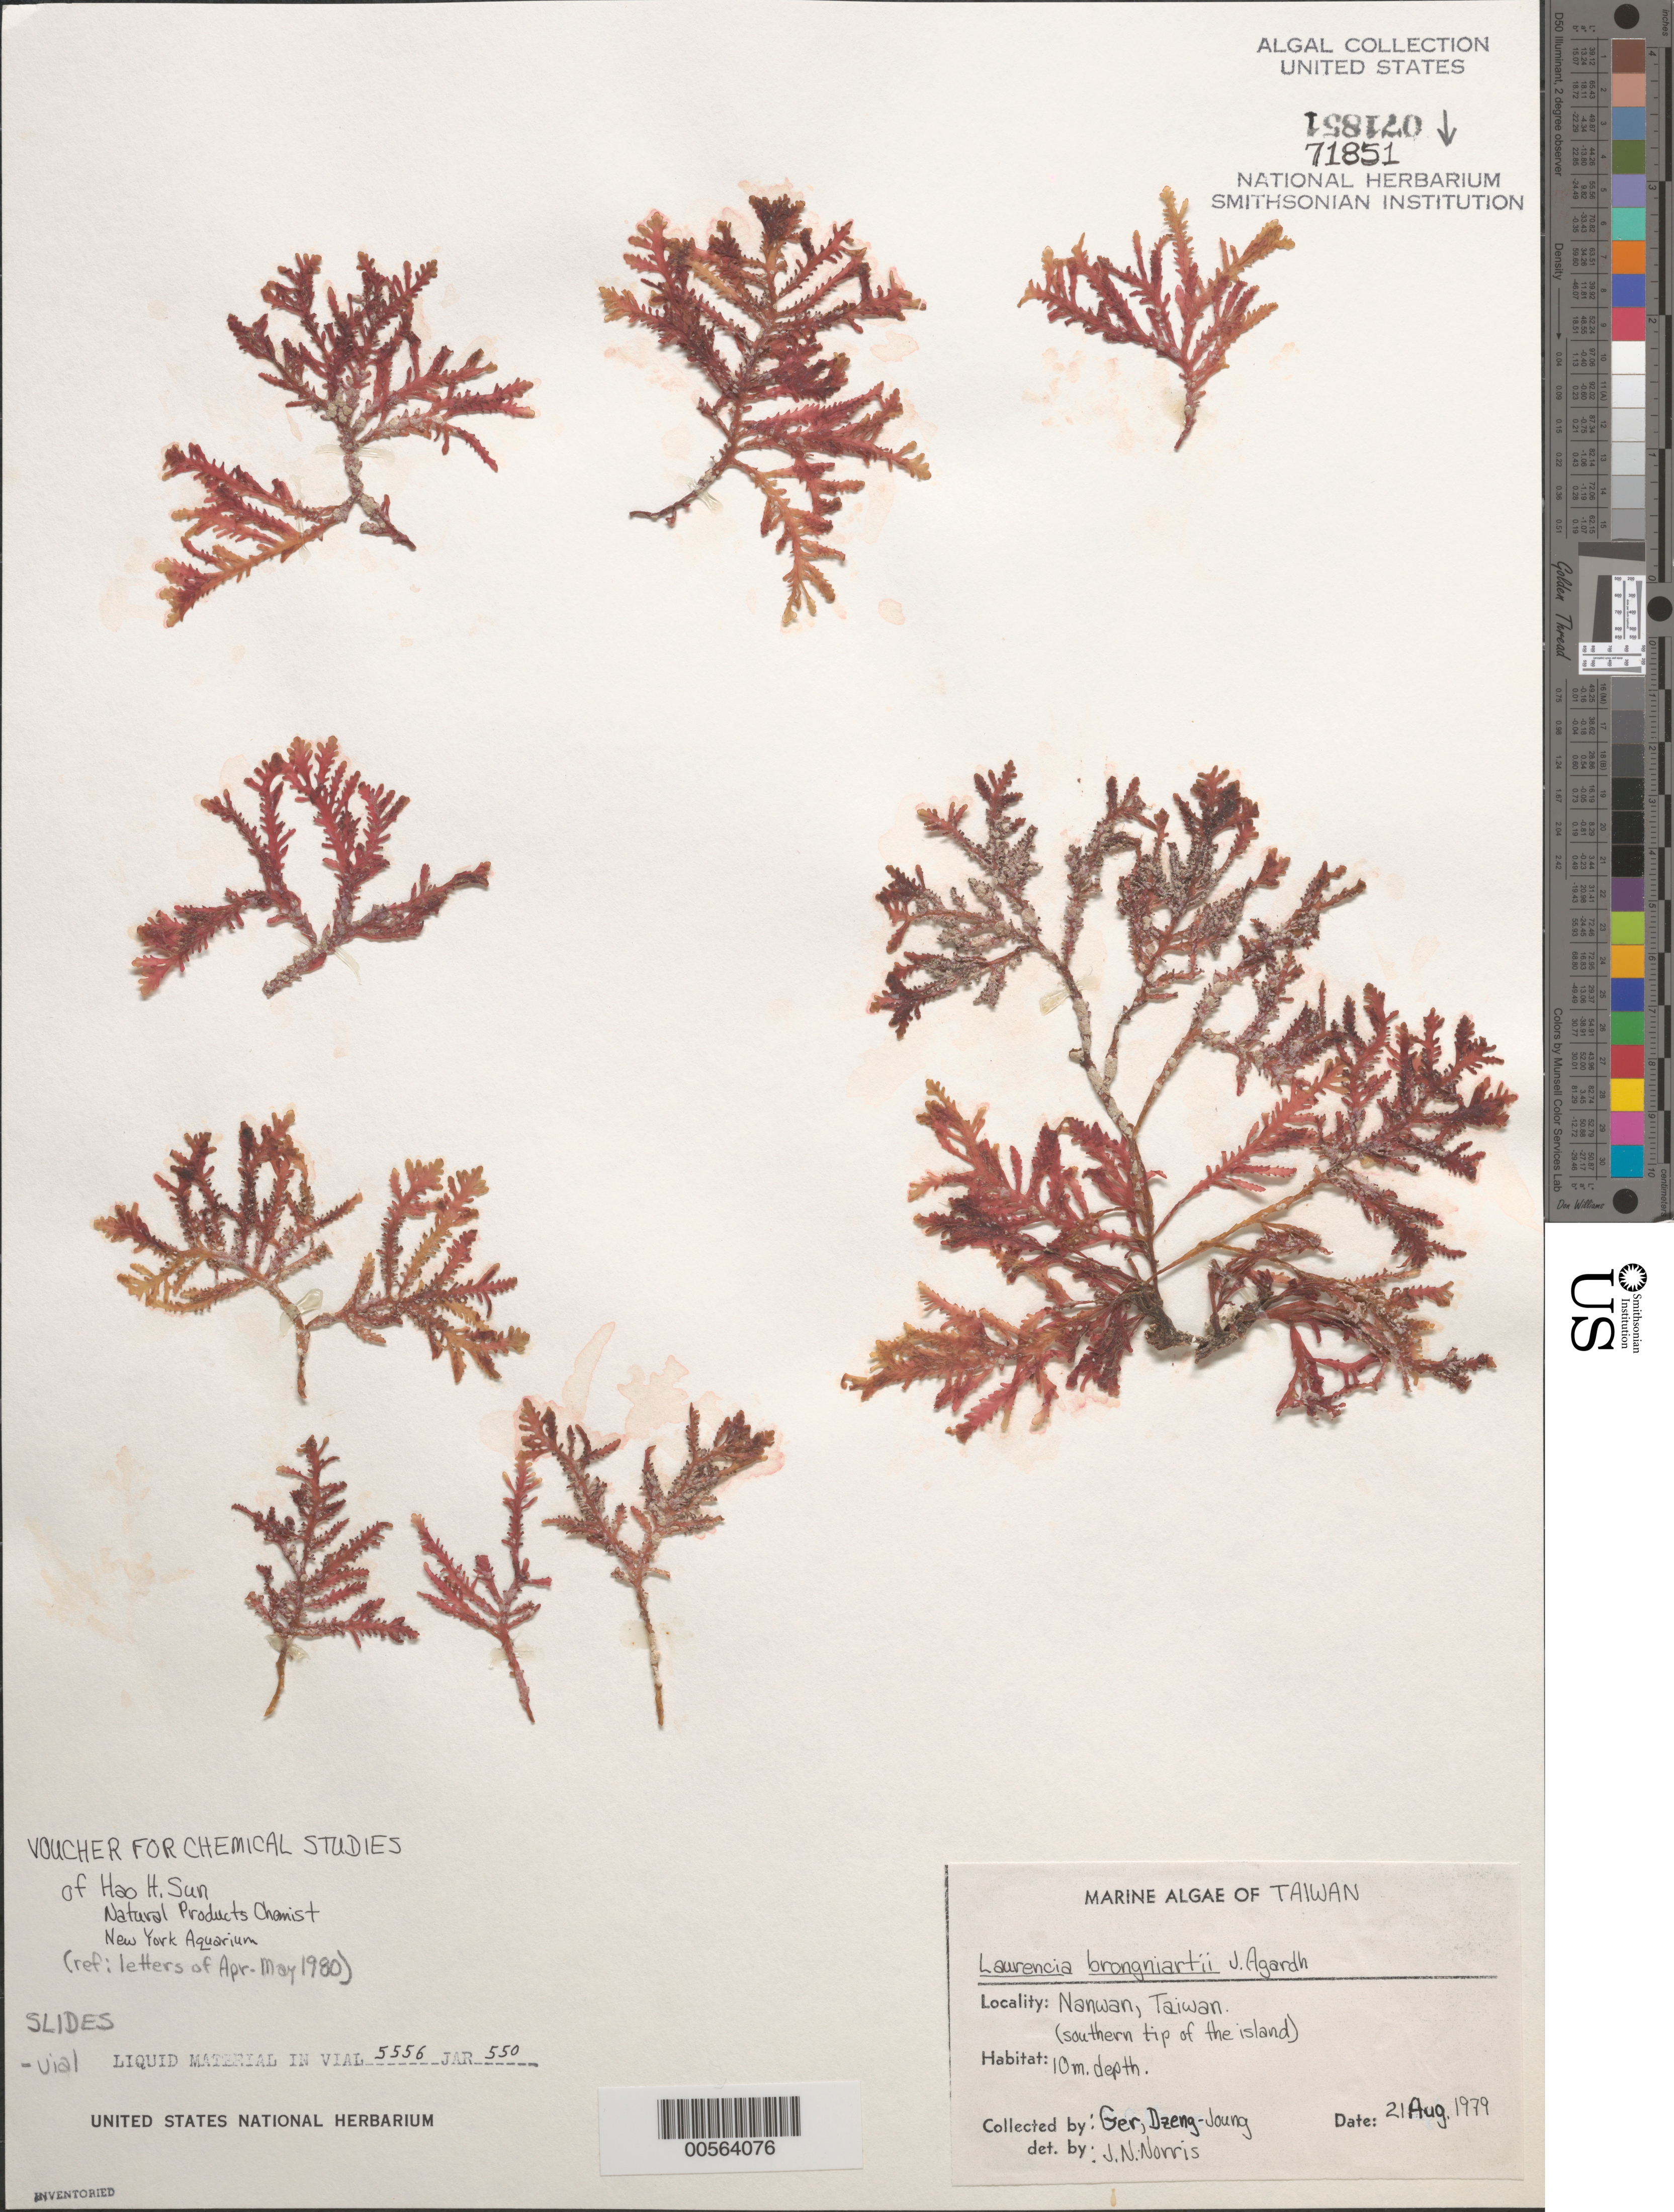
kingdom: Plantae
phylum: Rhodophyta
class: Florideophyceae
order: Ceramiales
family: Rhodomelaceae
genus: Laurencia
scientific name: Laurencia brongniartii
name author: J. Agardh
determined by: Norris, James N.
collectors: D. Ger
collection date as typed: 21 Aug 1979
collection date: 1979-08-21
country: Taiwan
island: Taiwan [Formosa]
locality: Nanwan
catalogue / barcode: US 71851